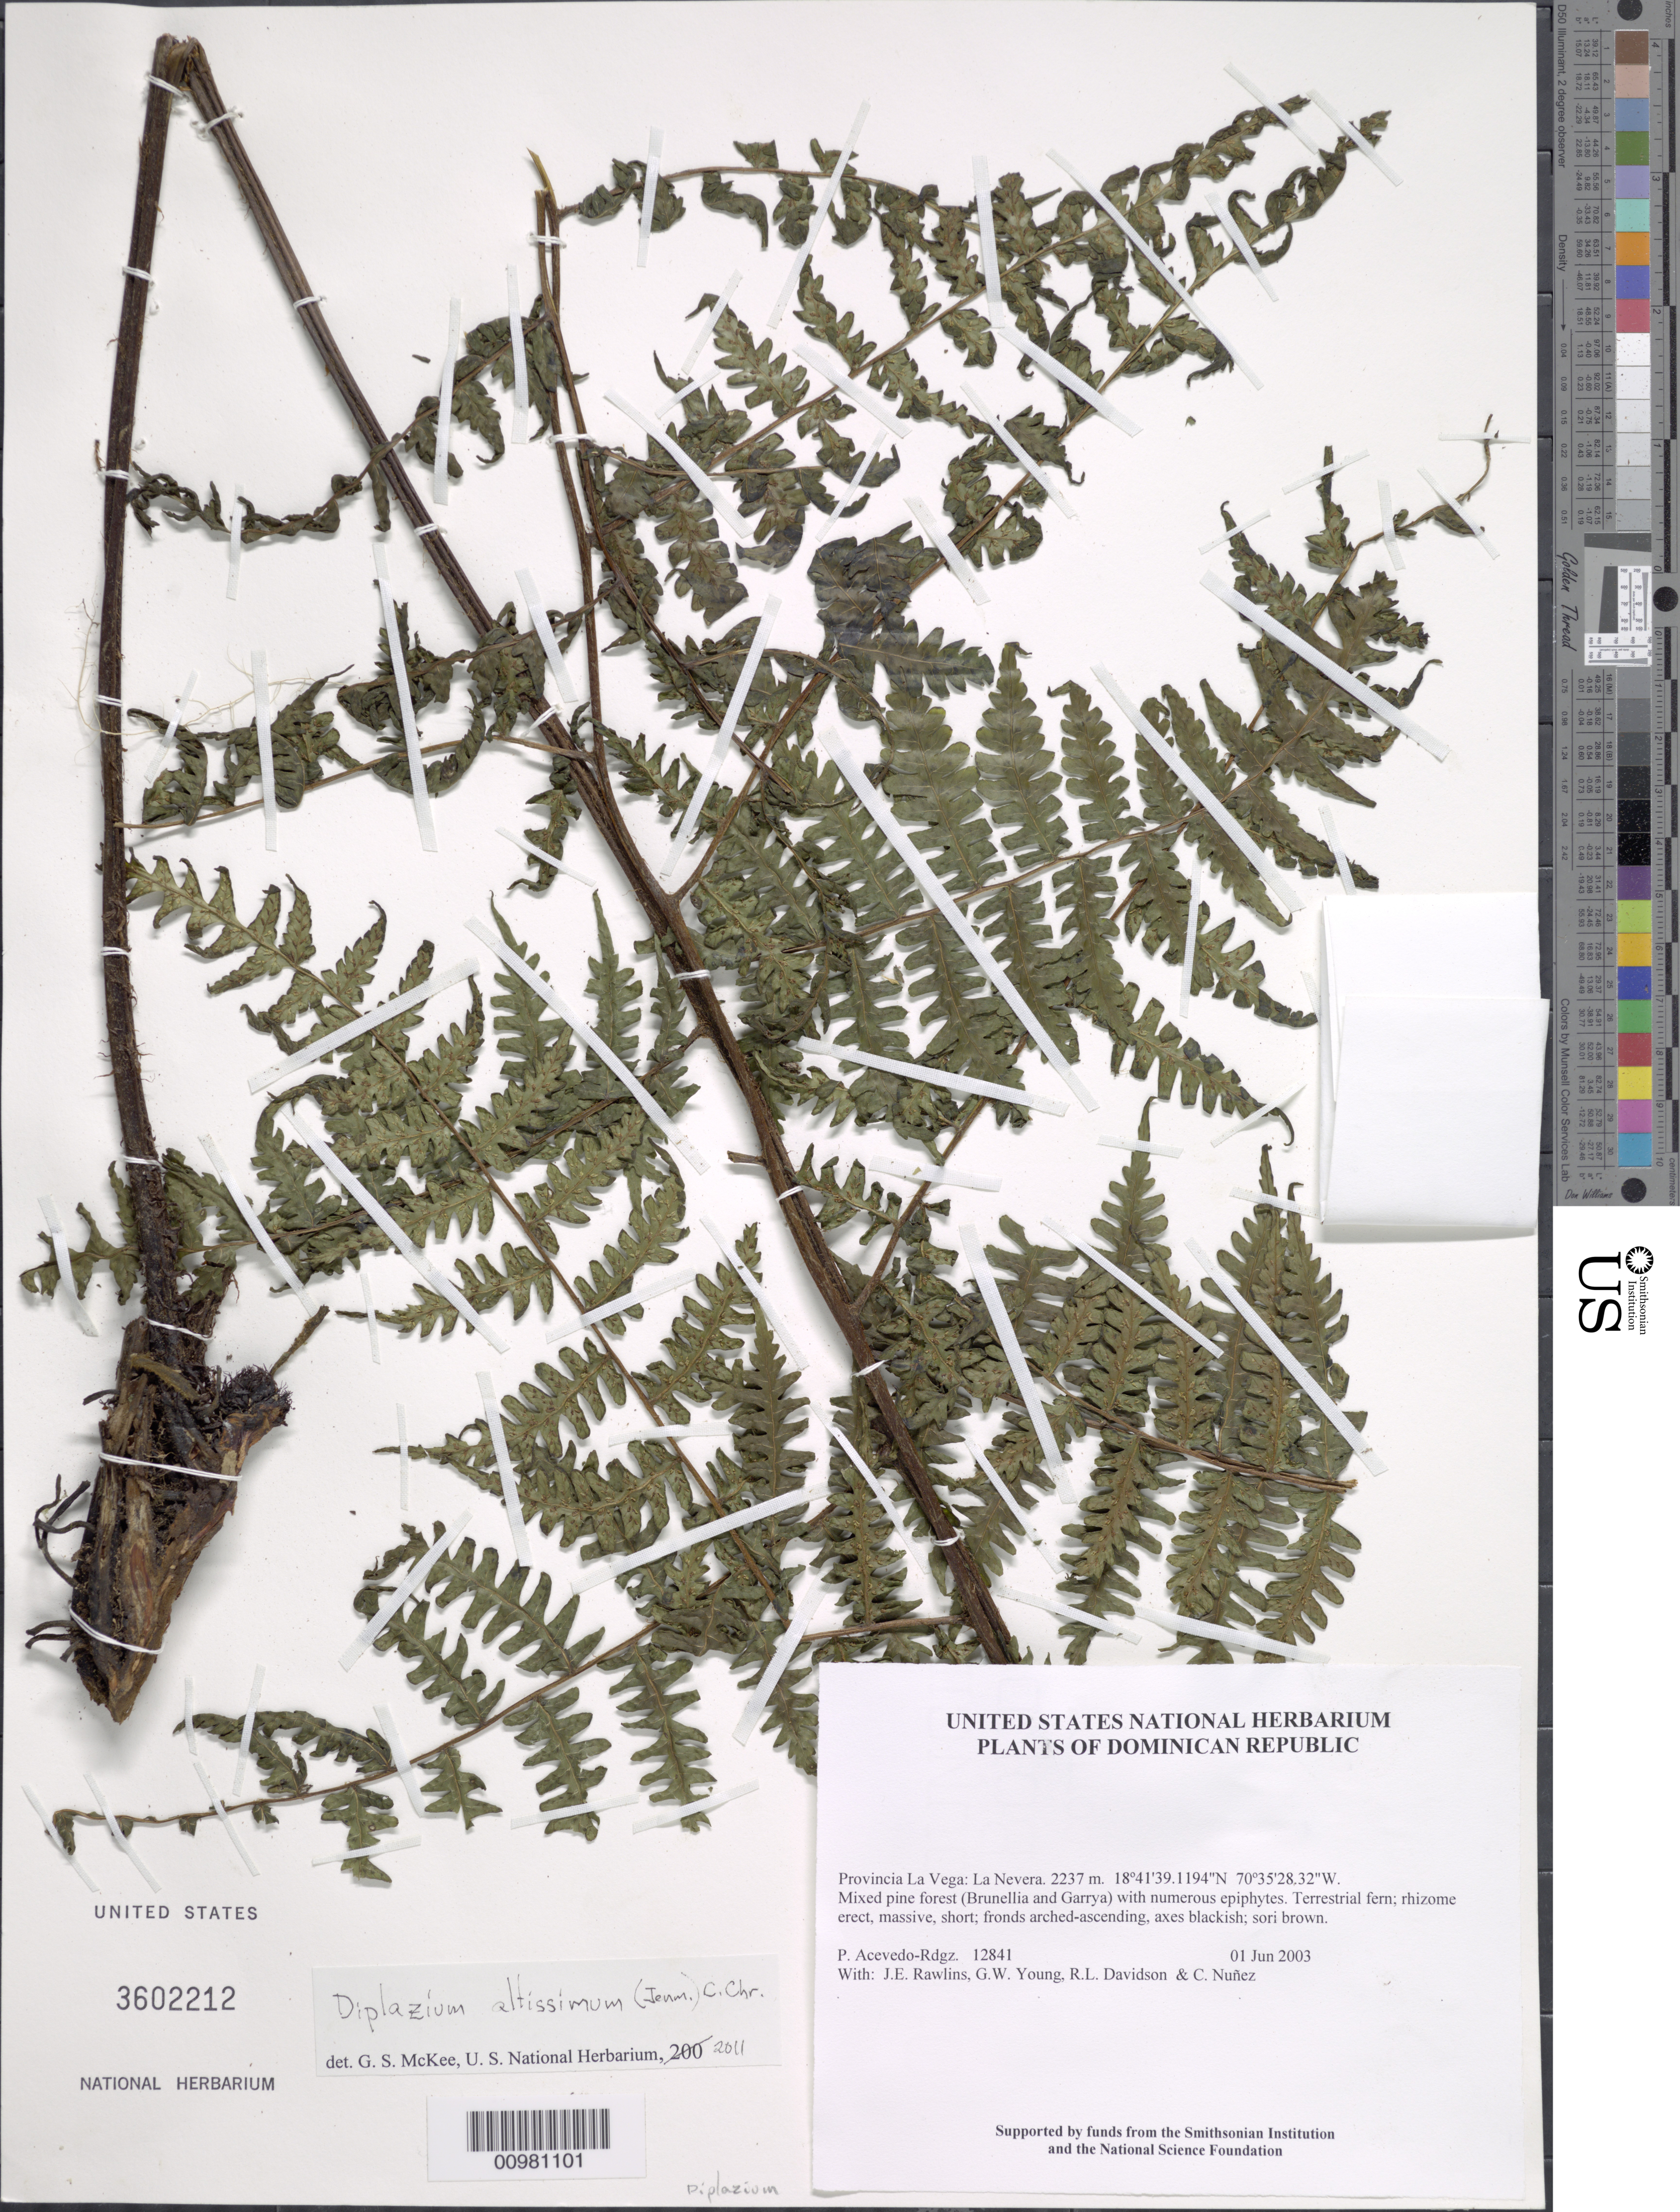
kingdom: Plantae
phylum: Tracheophyta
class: Polypodiopsida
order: Polypodiales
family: Athyriaceae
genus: Diplazium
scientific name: Diplazium altissimum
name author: (Jenman) C. Chr.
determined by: McKee, G. S., (US), NMNH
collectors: P. Acevedo-Rodr., J. Rawlins, G. Young, R. Davidson & C. Nunez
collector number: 12841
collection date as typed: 01 Jun 2003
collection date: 2003-06-01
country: Dominican Republic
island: Hispaniola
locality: Provincia La Vega: La Nevera.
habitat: Mixed pine forest (Brunellia and Garrya) with numerous epiphytes.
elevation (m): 2237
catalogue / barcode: US 3602212